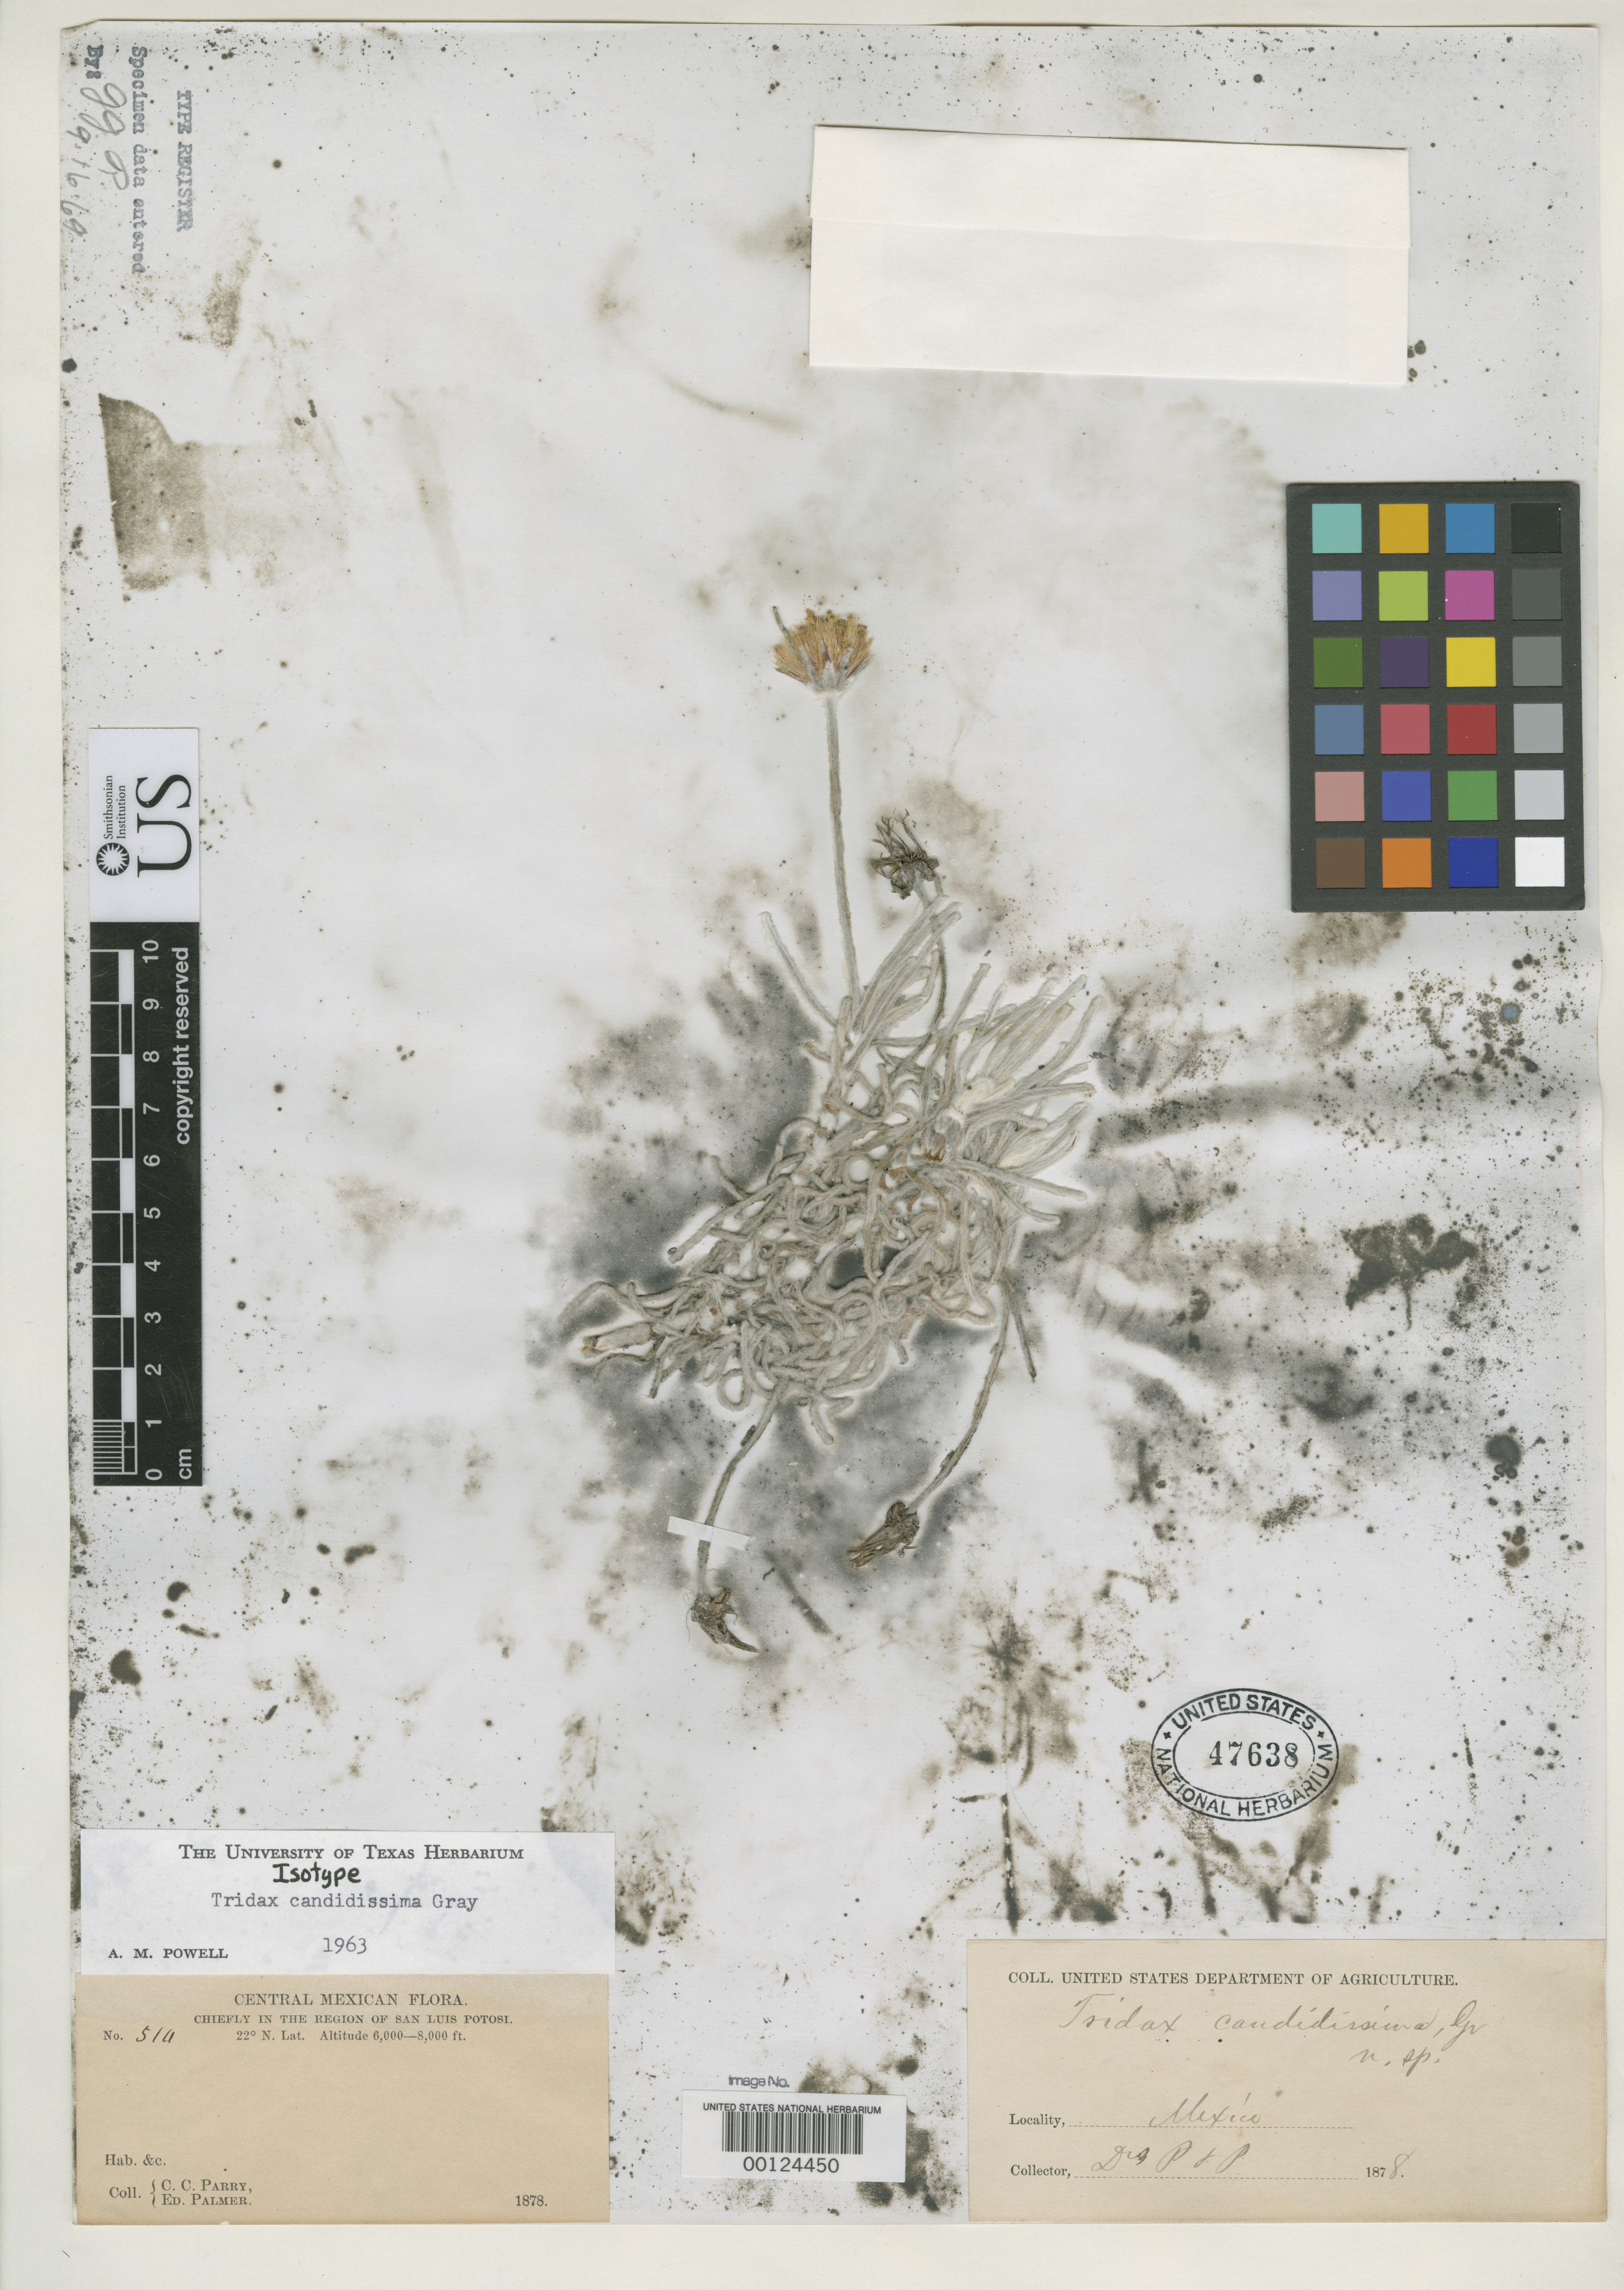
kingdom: Plantae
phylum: Tracheophyta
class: Magnoliopsida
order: Asterales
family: Asteraceae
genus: Tridax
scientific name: Tridax candidissima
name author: A. Gray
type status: Isotype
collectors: E. Palmer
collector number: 510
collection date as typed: Mar 1879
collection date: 1879-03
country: Mexico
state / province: San Luis Potosi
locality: Near Angostura, 100 miles E of San Luis Potosi.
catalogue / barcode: US 47638